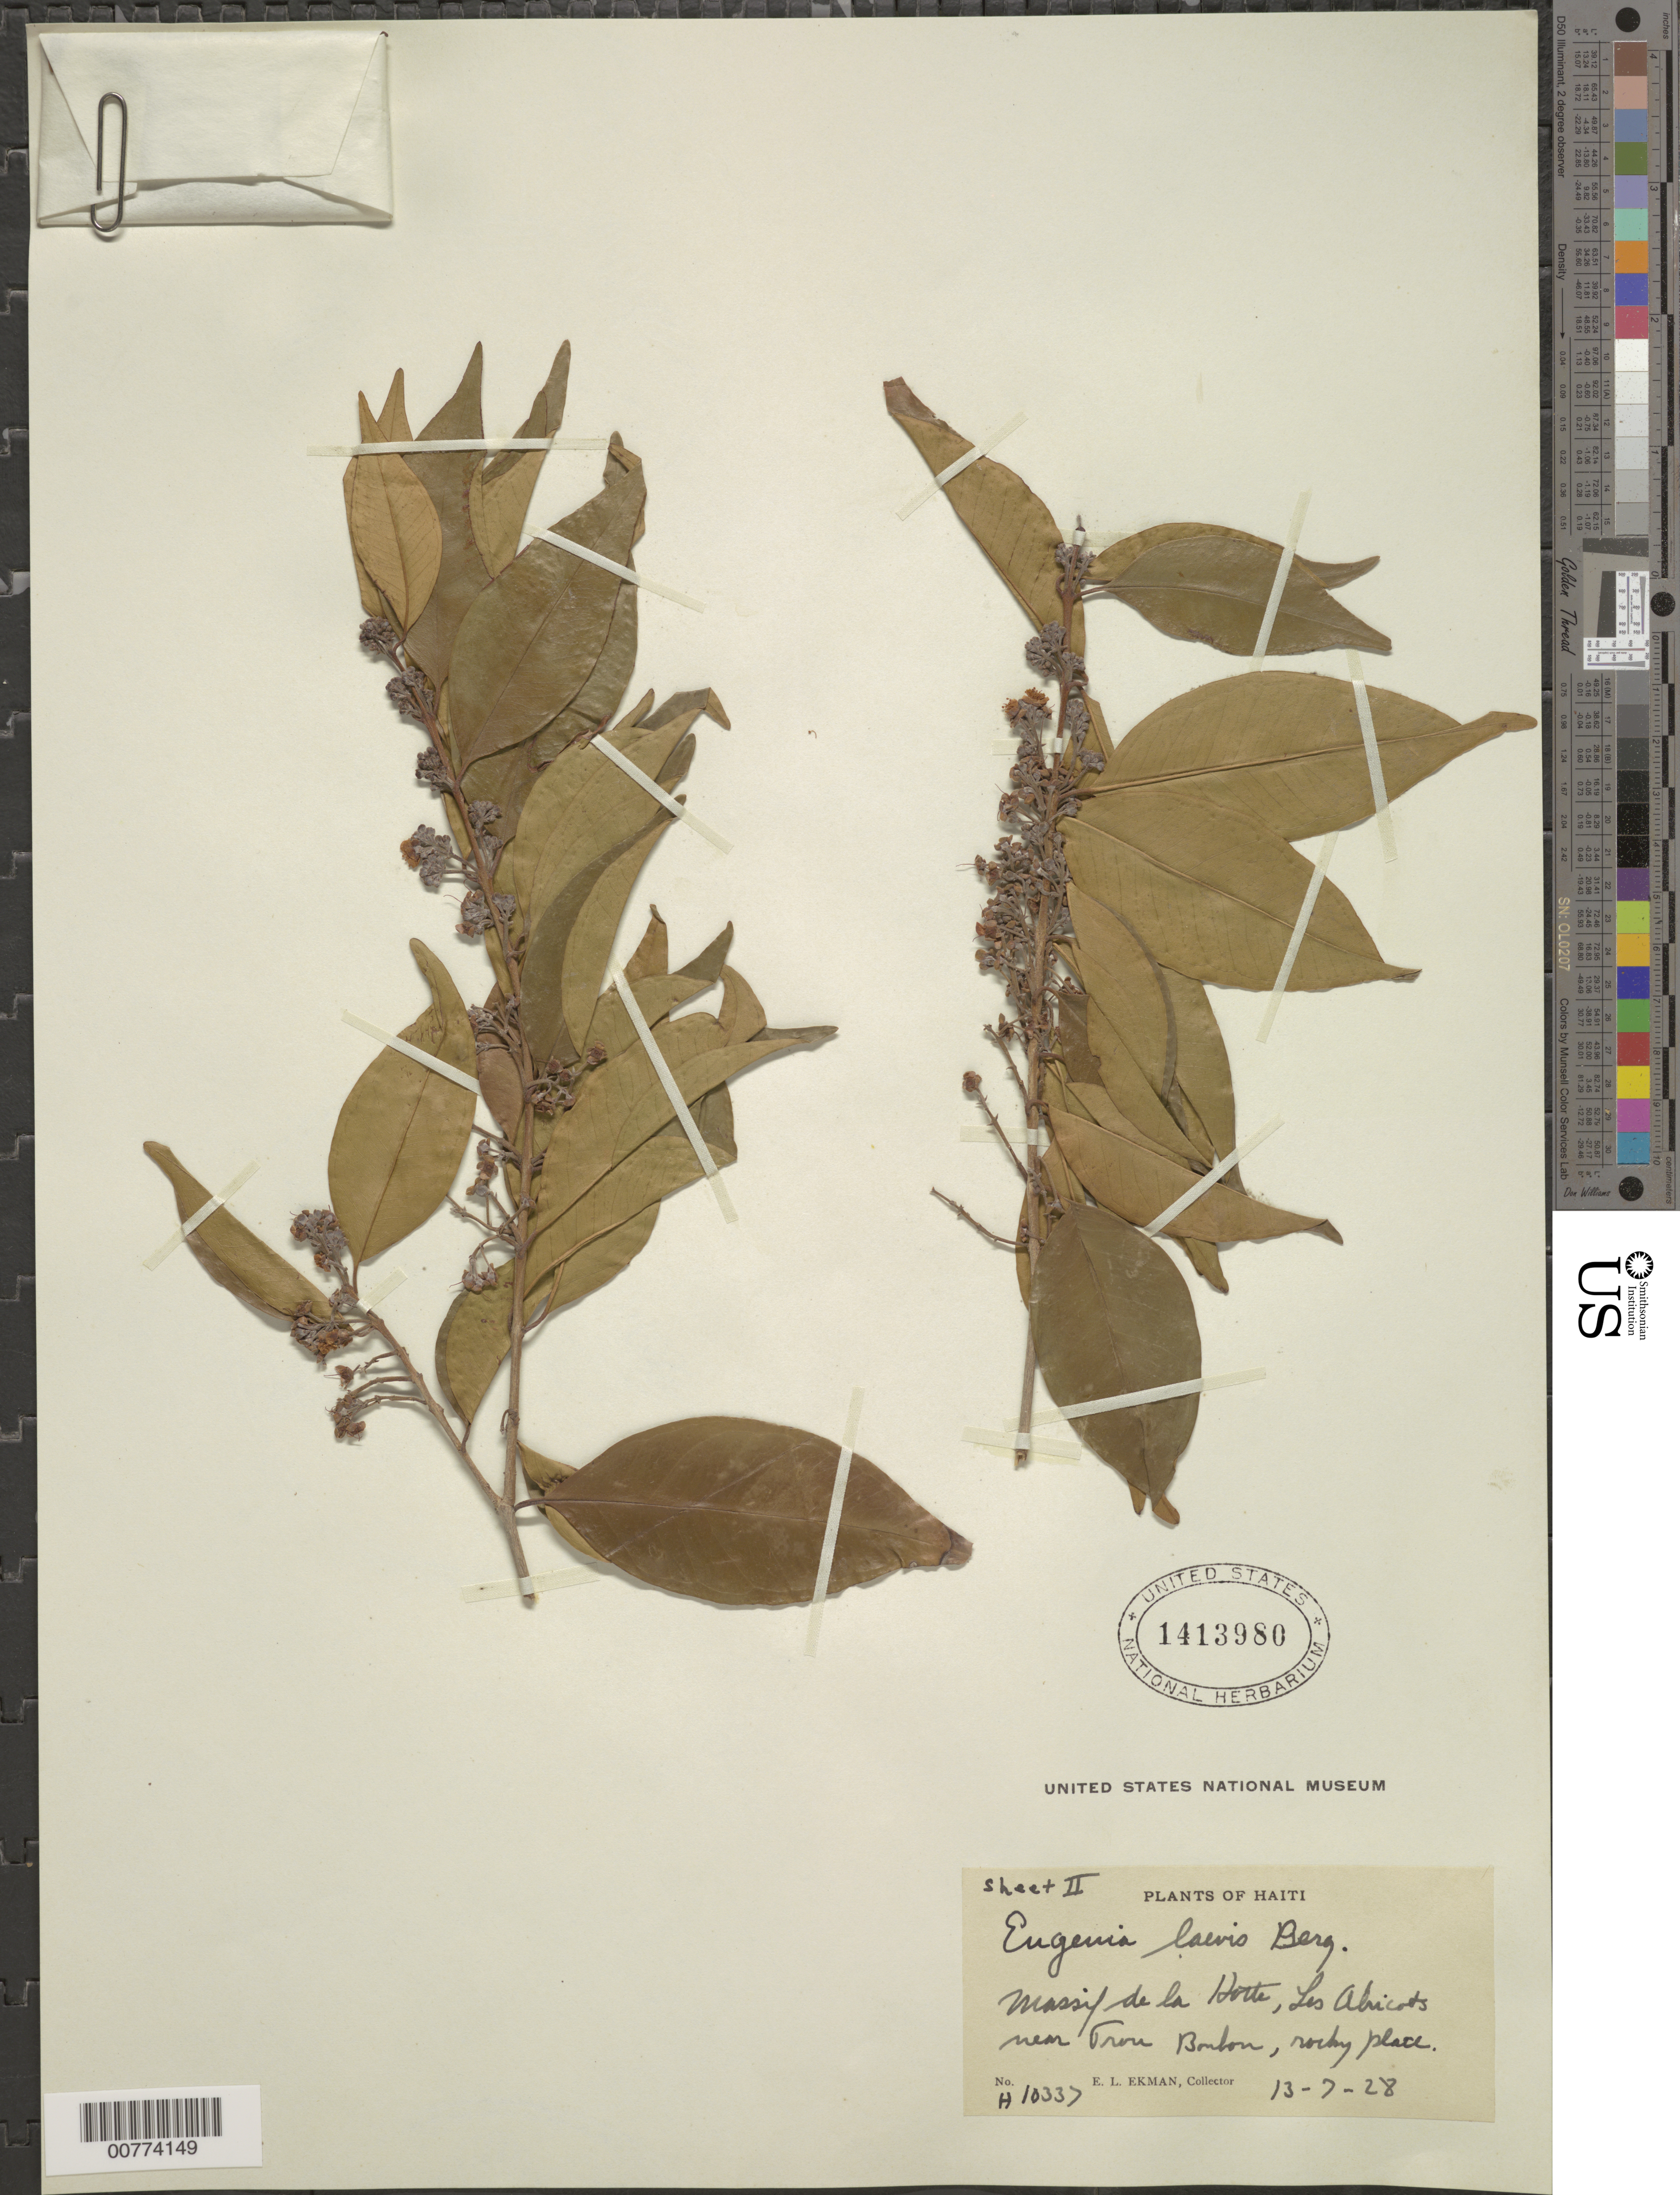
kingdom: Plantae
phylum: Tracheophyta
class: Magnoliopsida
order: Myrtales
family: Myrtaceae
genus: Eugenia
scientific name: Eugenia laevis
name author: O. Berg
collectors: E. L. Ekman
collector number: H 10337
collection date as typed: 13 Jul 1928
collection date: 1928-07-13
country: Haiti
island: Hispaniola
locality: Massif de la Hotte, western group, Les Abricots, near Trou-Bonbon.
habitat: Rocky place.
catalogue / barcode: US 1413980